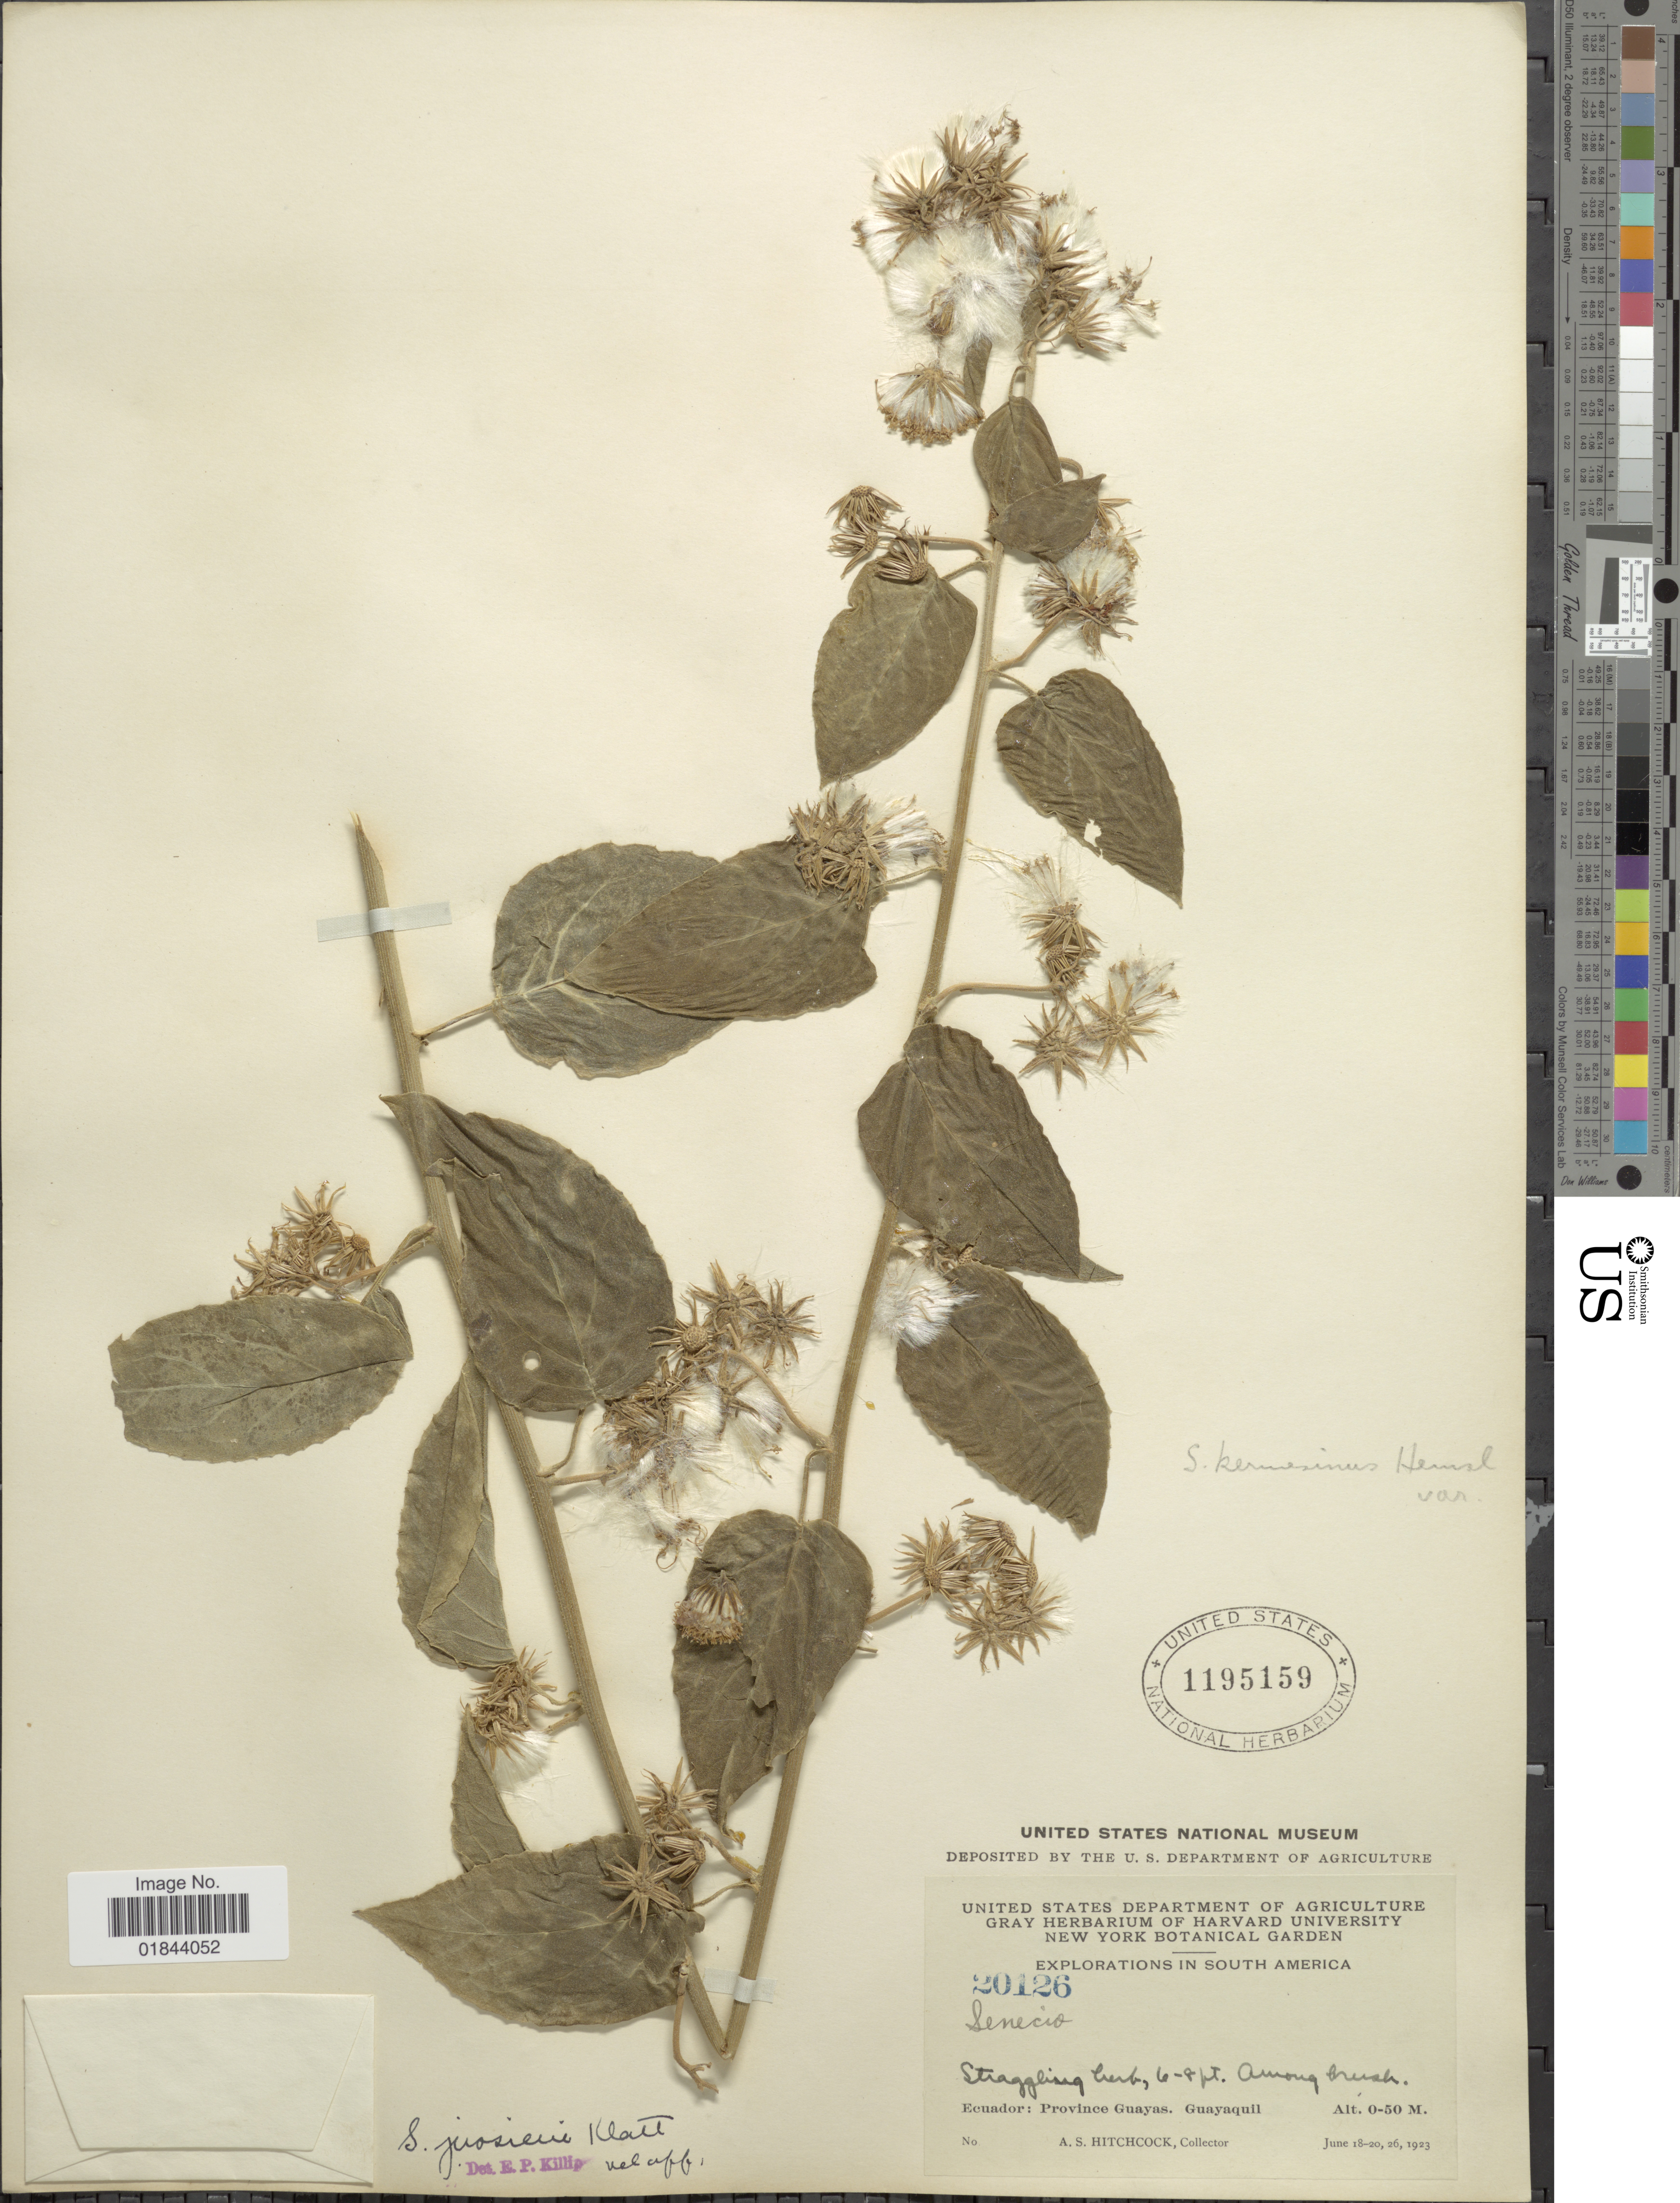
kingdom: Plantae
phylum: Tracheophyta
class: Magnoliopsida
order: Asterales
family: Asteraceae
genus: Pseudogynoxys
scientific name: Pseudogynoxys scabra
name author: (Benth.) Cuatrec.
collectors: A. S. Hitchcock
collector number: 20126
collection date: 1923-06-18/1923-06-26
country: Ecuador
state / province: Guayas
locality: Guayaquil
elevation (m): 0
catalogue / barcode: US 1195159